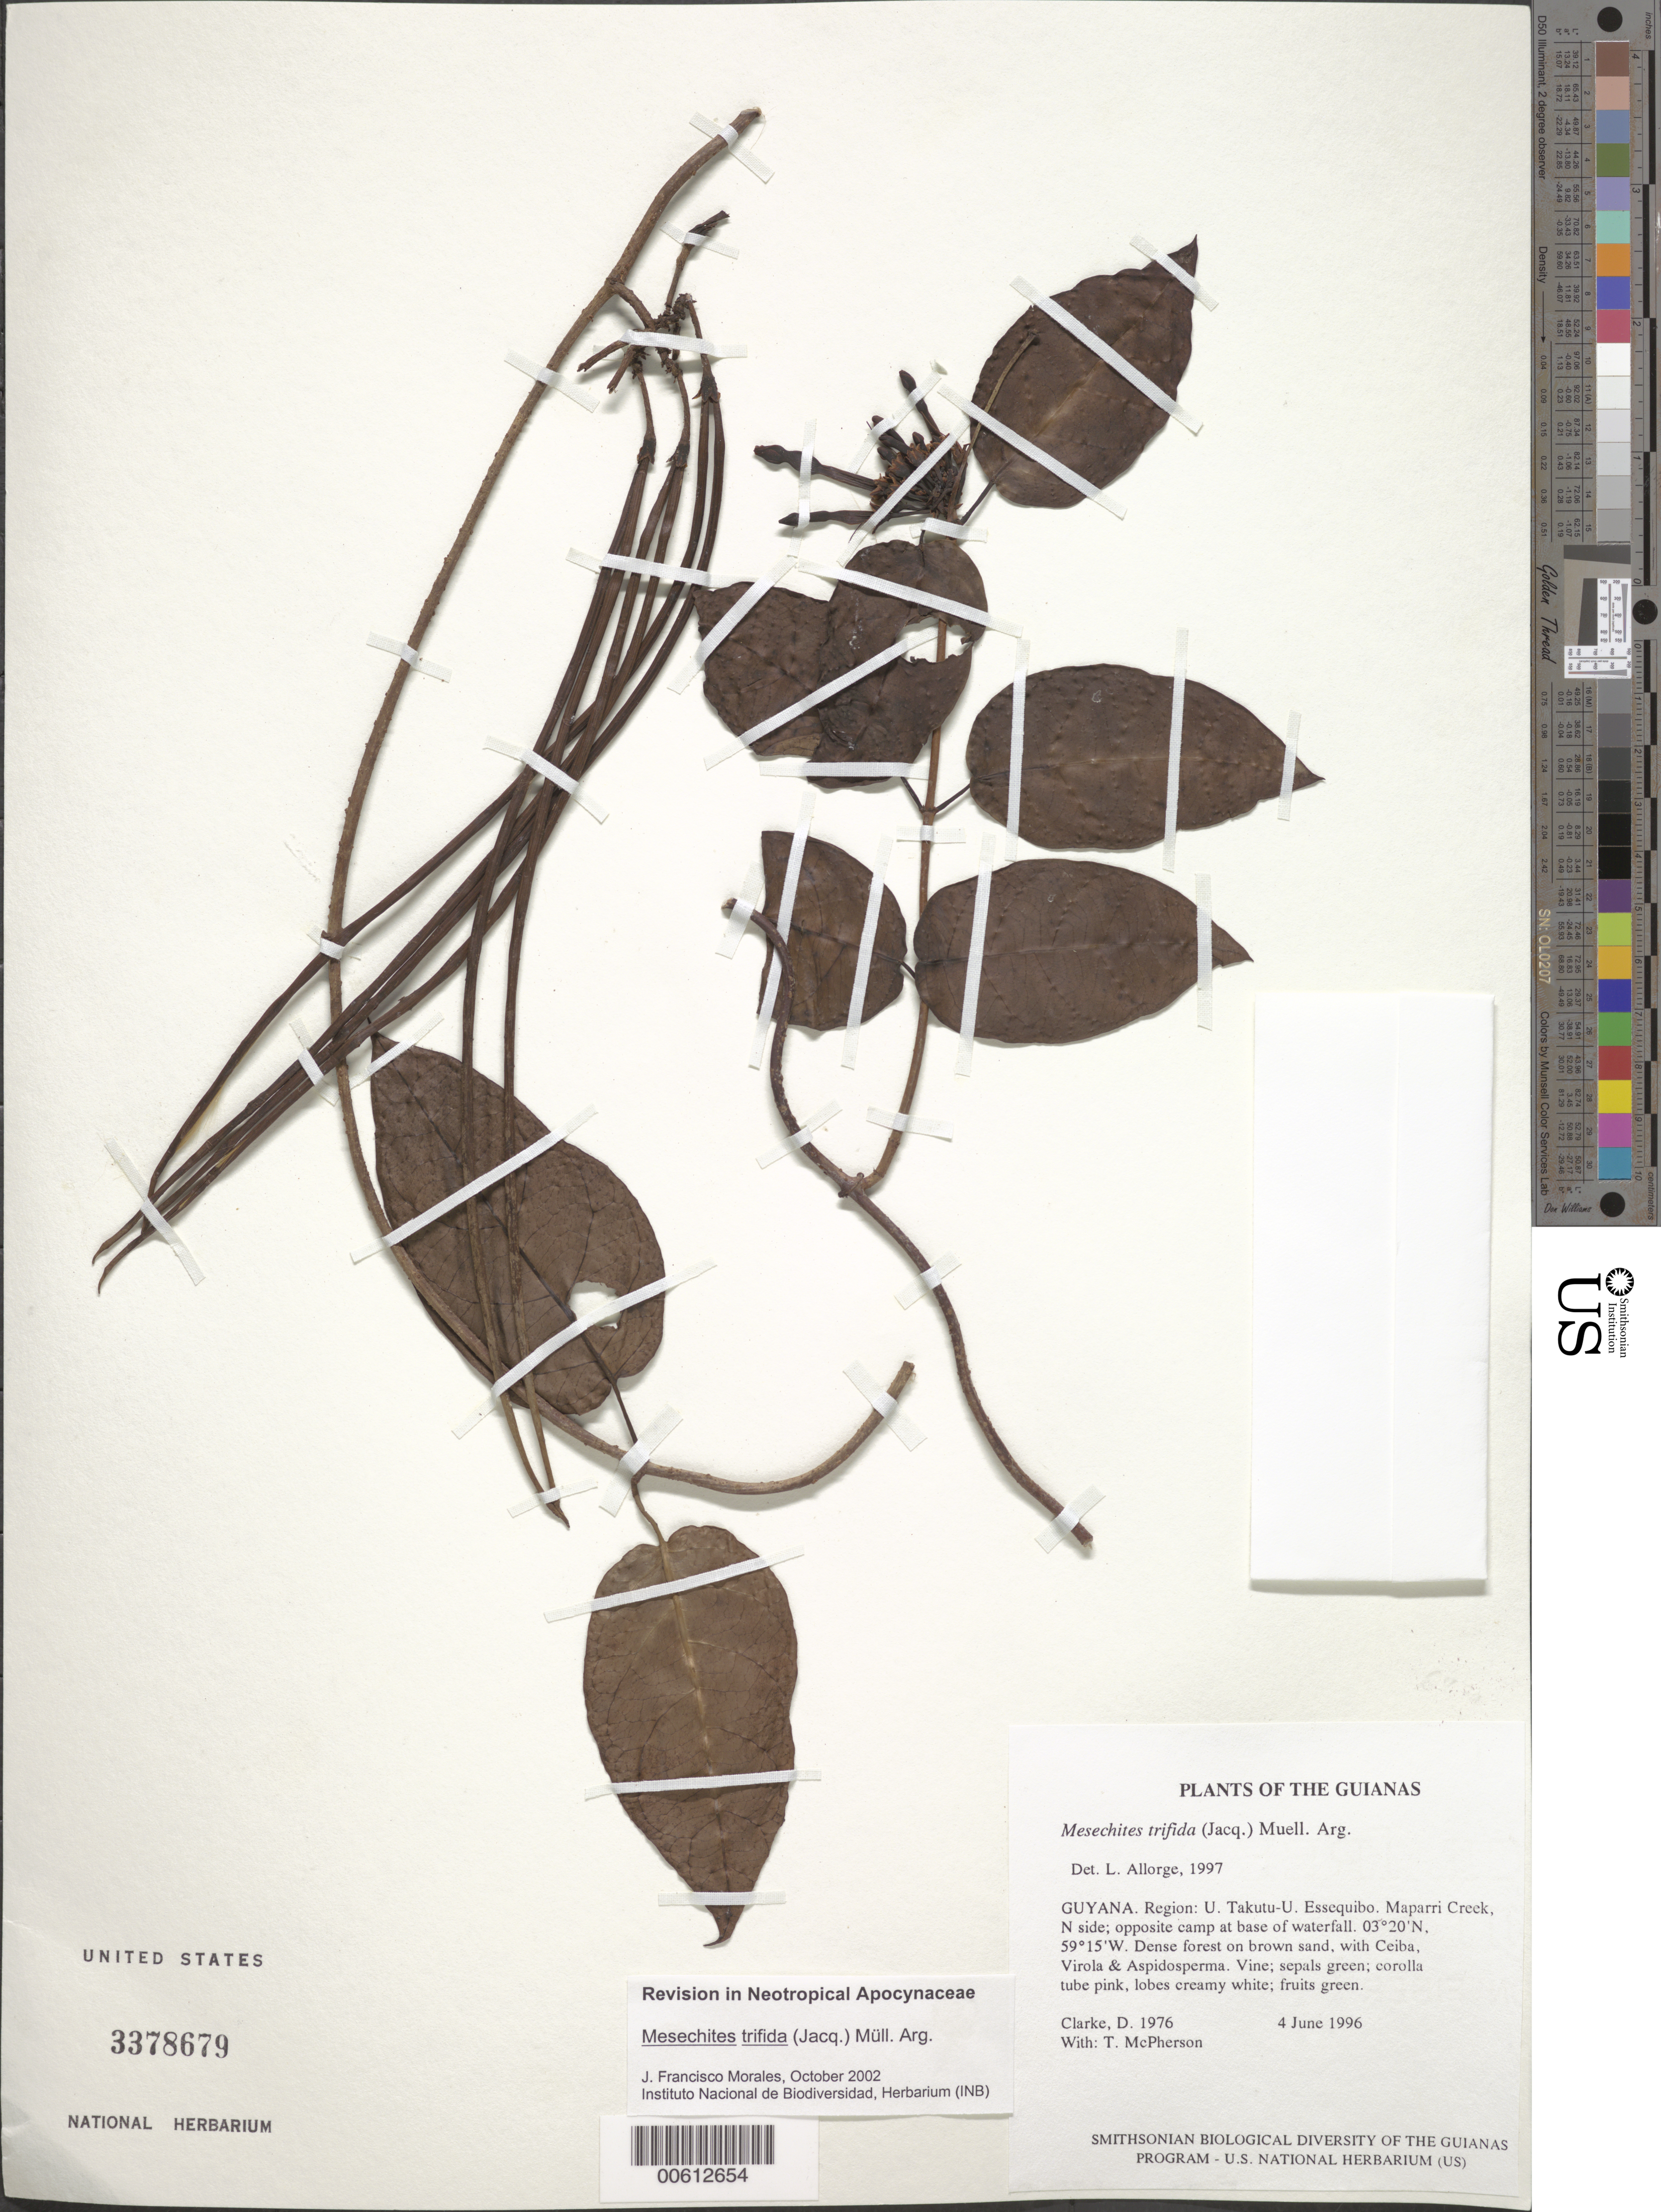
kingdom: Plantae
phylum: Tracheophyta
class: Magnoliopsida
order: Gentianales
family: Apocynaceae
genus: Mesechites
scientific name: Mesechites trifidus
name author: (Jacq.) Müll. Arg.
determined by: Morales, J. F.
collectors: H. D. Clarke & T. McPherson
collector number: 1976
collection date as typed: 5 June 1996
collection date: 1996-06-05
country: Guyana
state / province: U. Takutu-U. Essequibo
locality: Maparri Creek, N side; opposite camp at base of waterfall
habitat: Streamside vegetation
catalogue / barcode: US 3378679